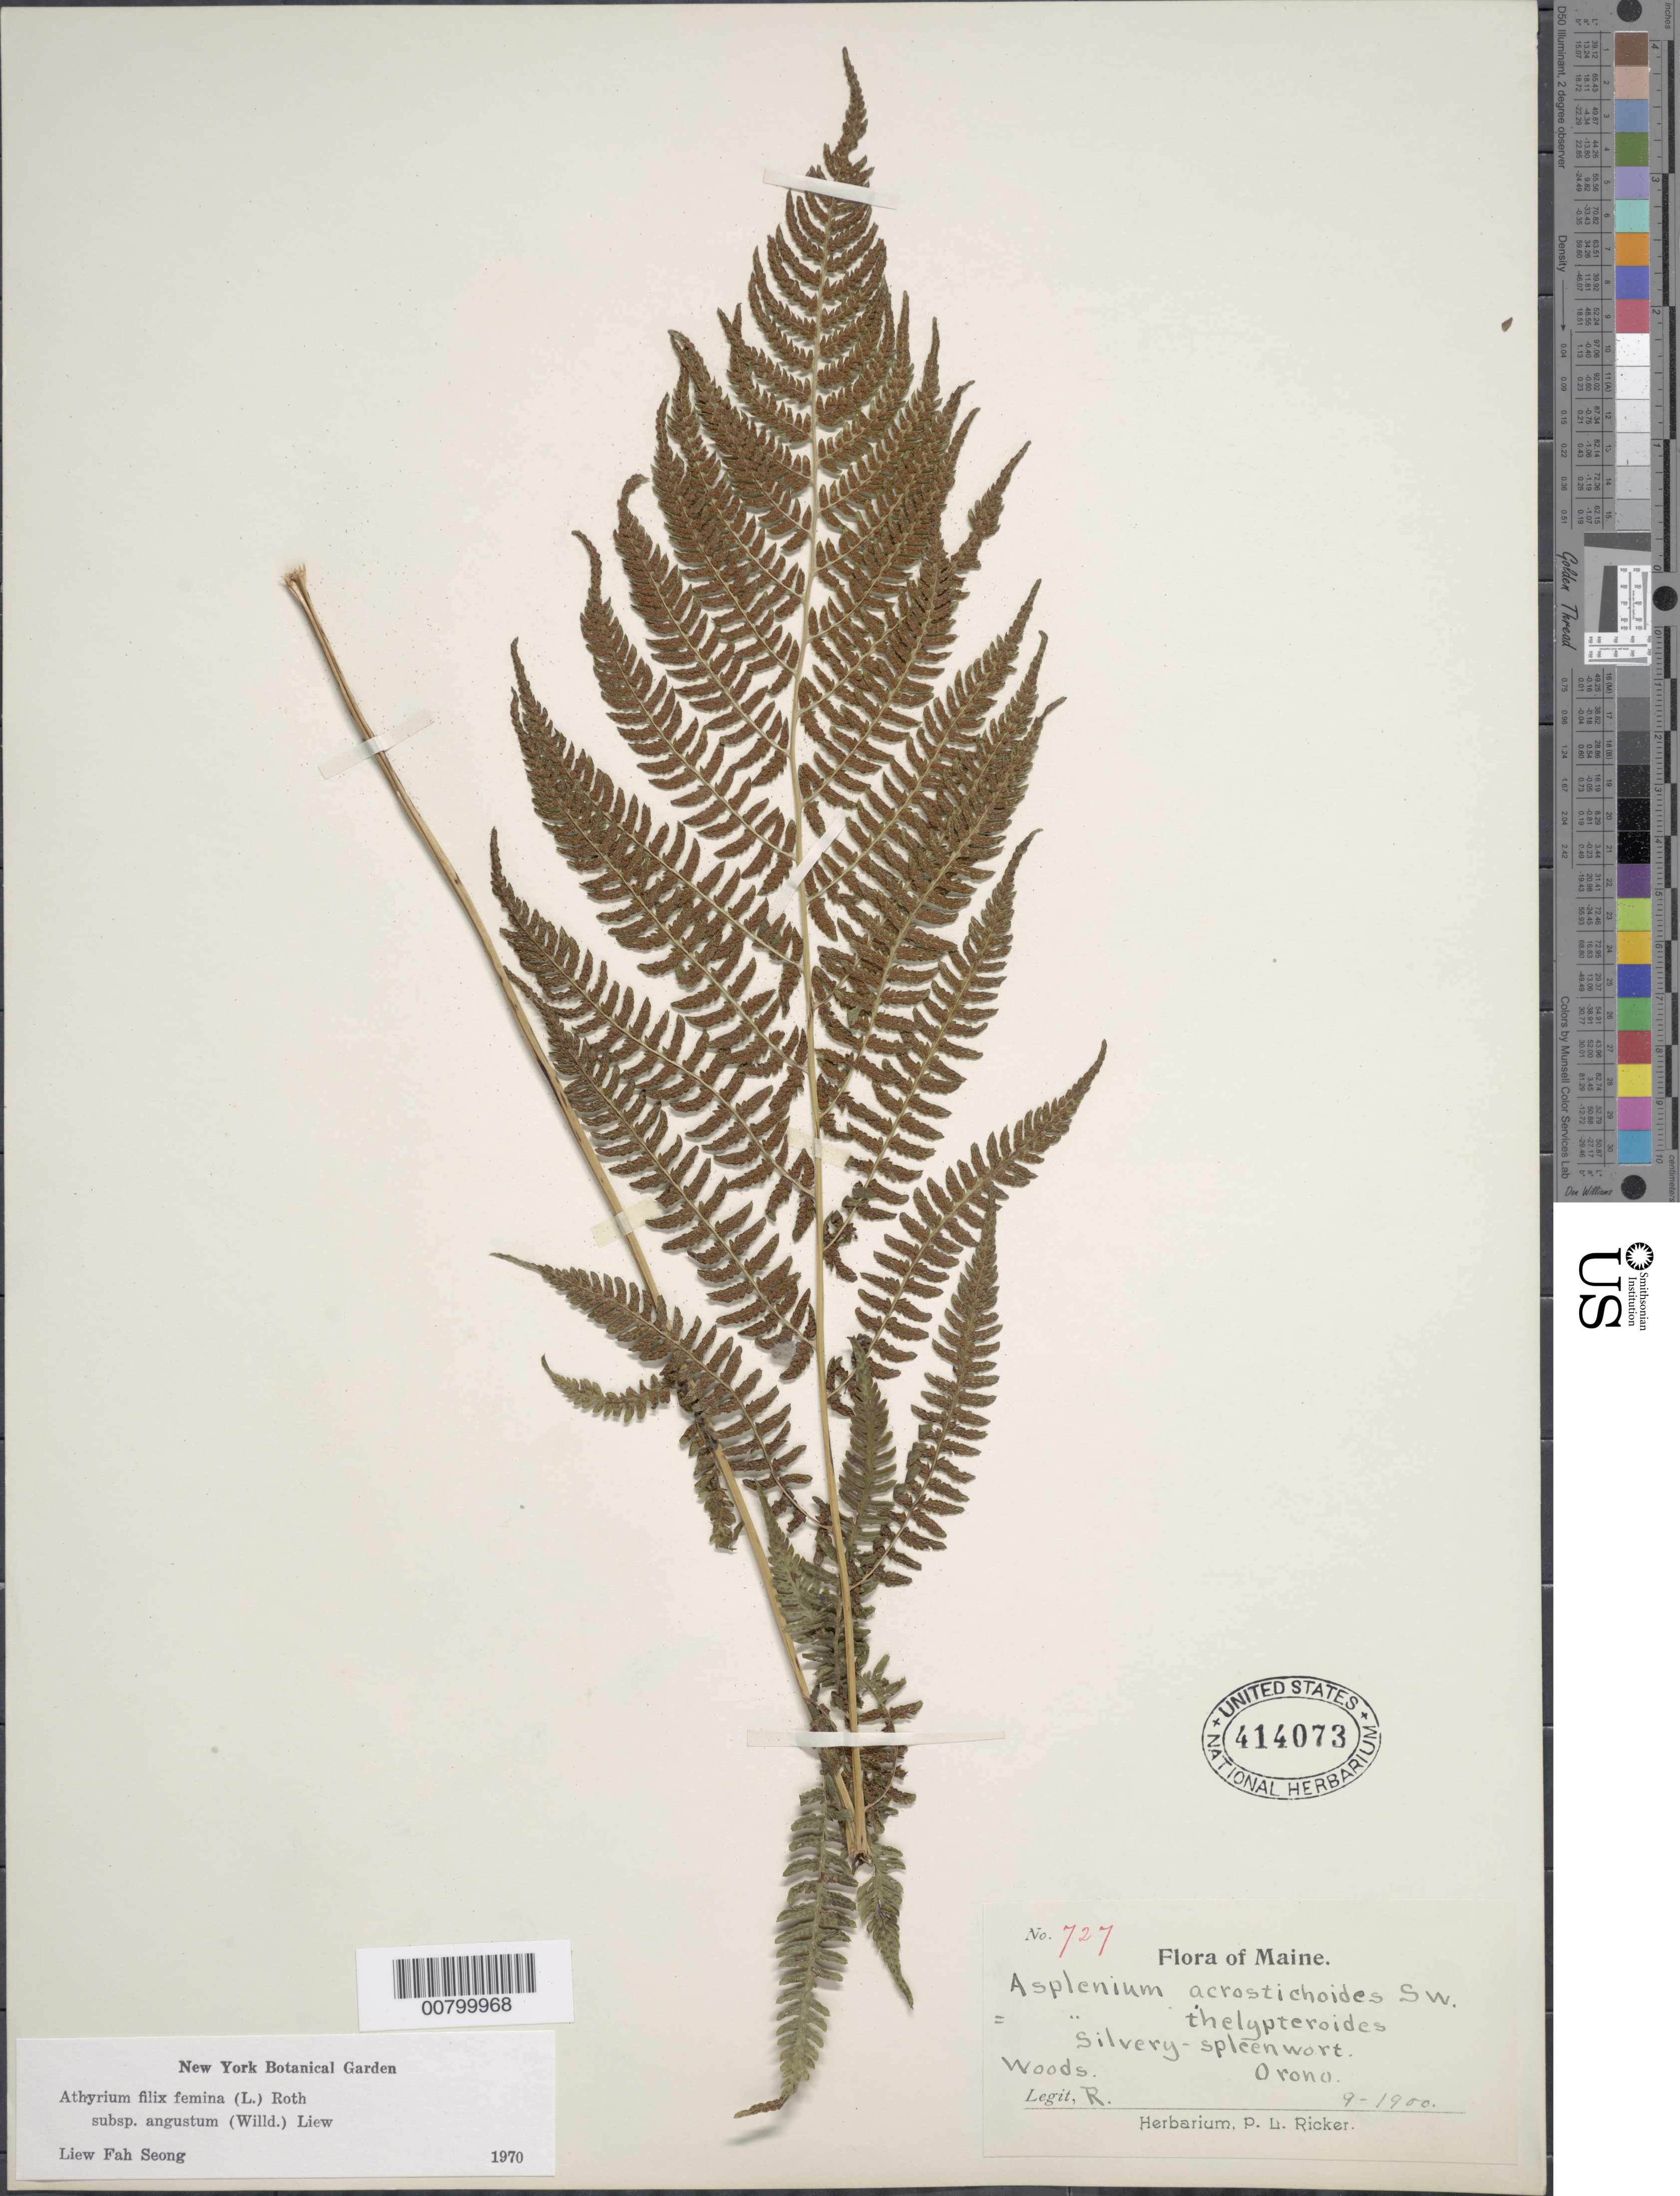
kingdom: Plantae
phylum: Tracheophyta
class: Polypodiopsida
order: Polypodiales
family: Athyriaceae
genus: Athyrium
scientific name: Athyrium filix-femina subsp. angustatum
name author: (Willd.) R.T. Clausen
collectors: P. Ricker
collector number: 727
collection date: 1900-09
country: United States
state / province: Maine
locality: Orono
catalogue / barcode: US 414073